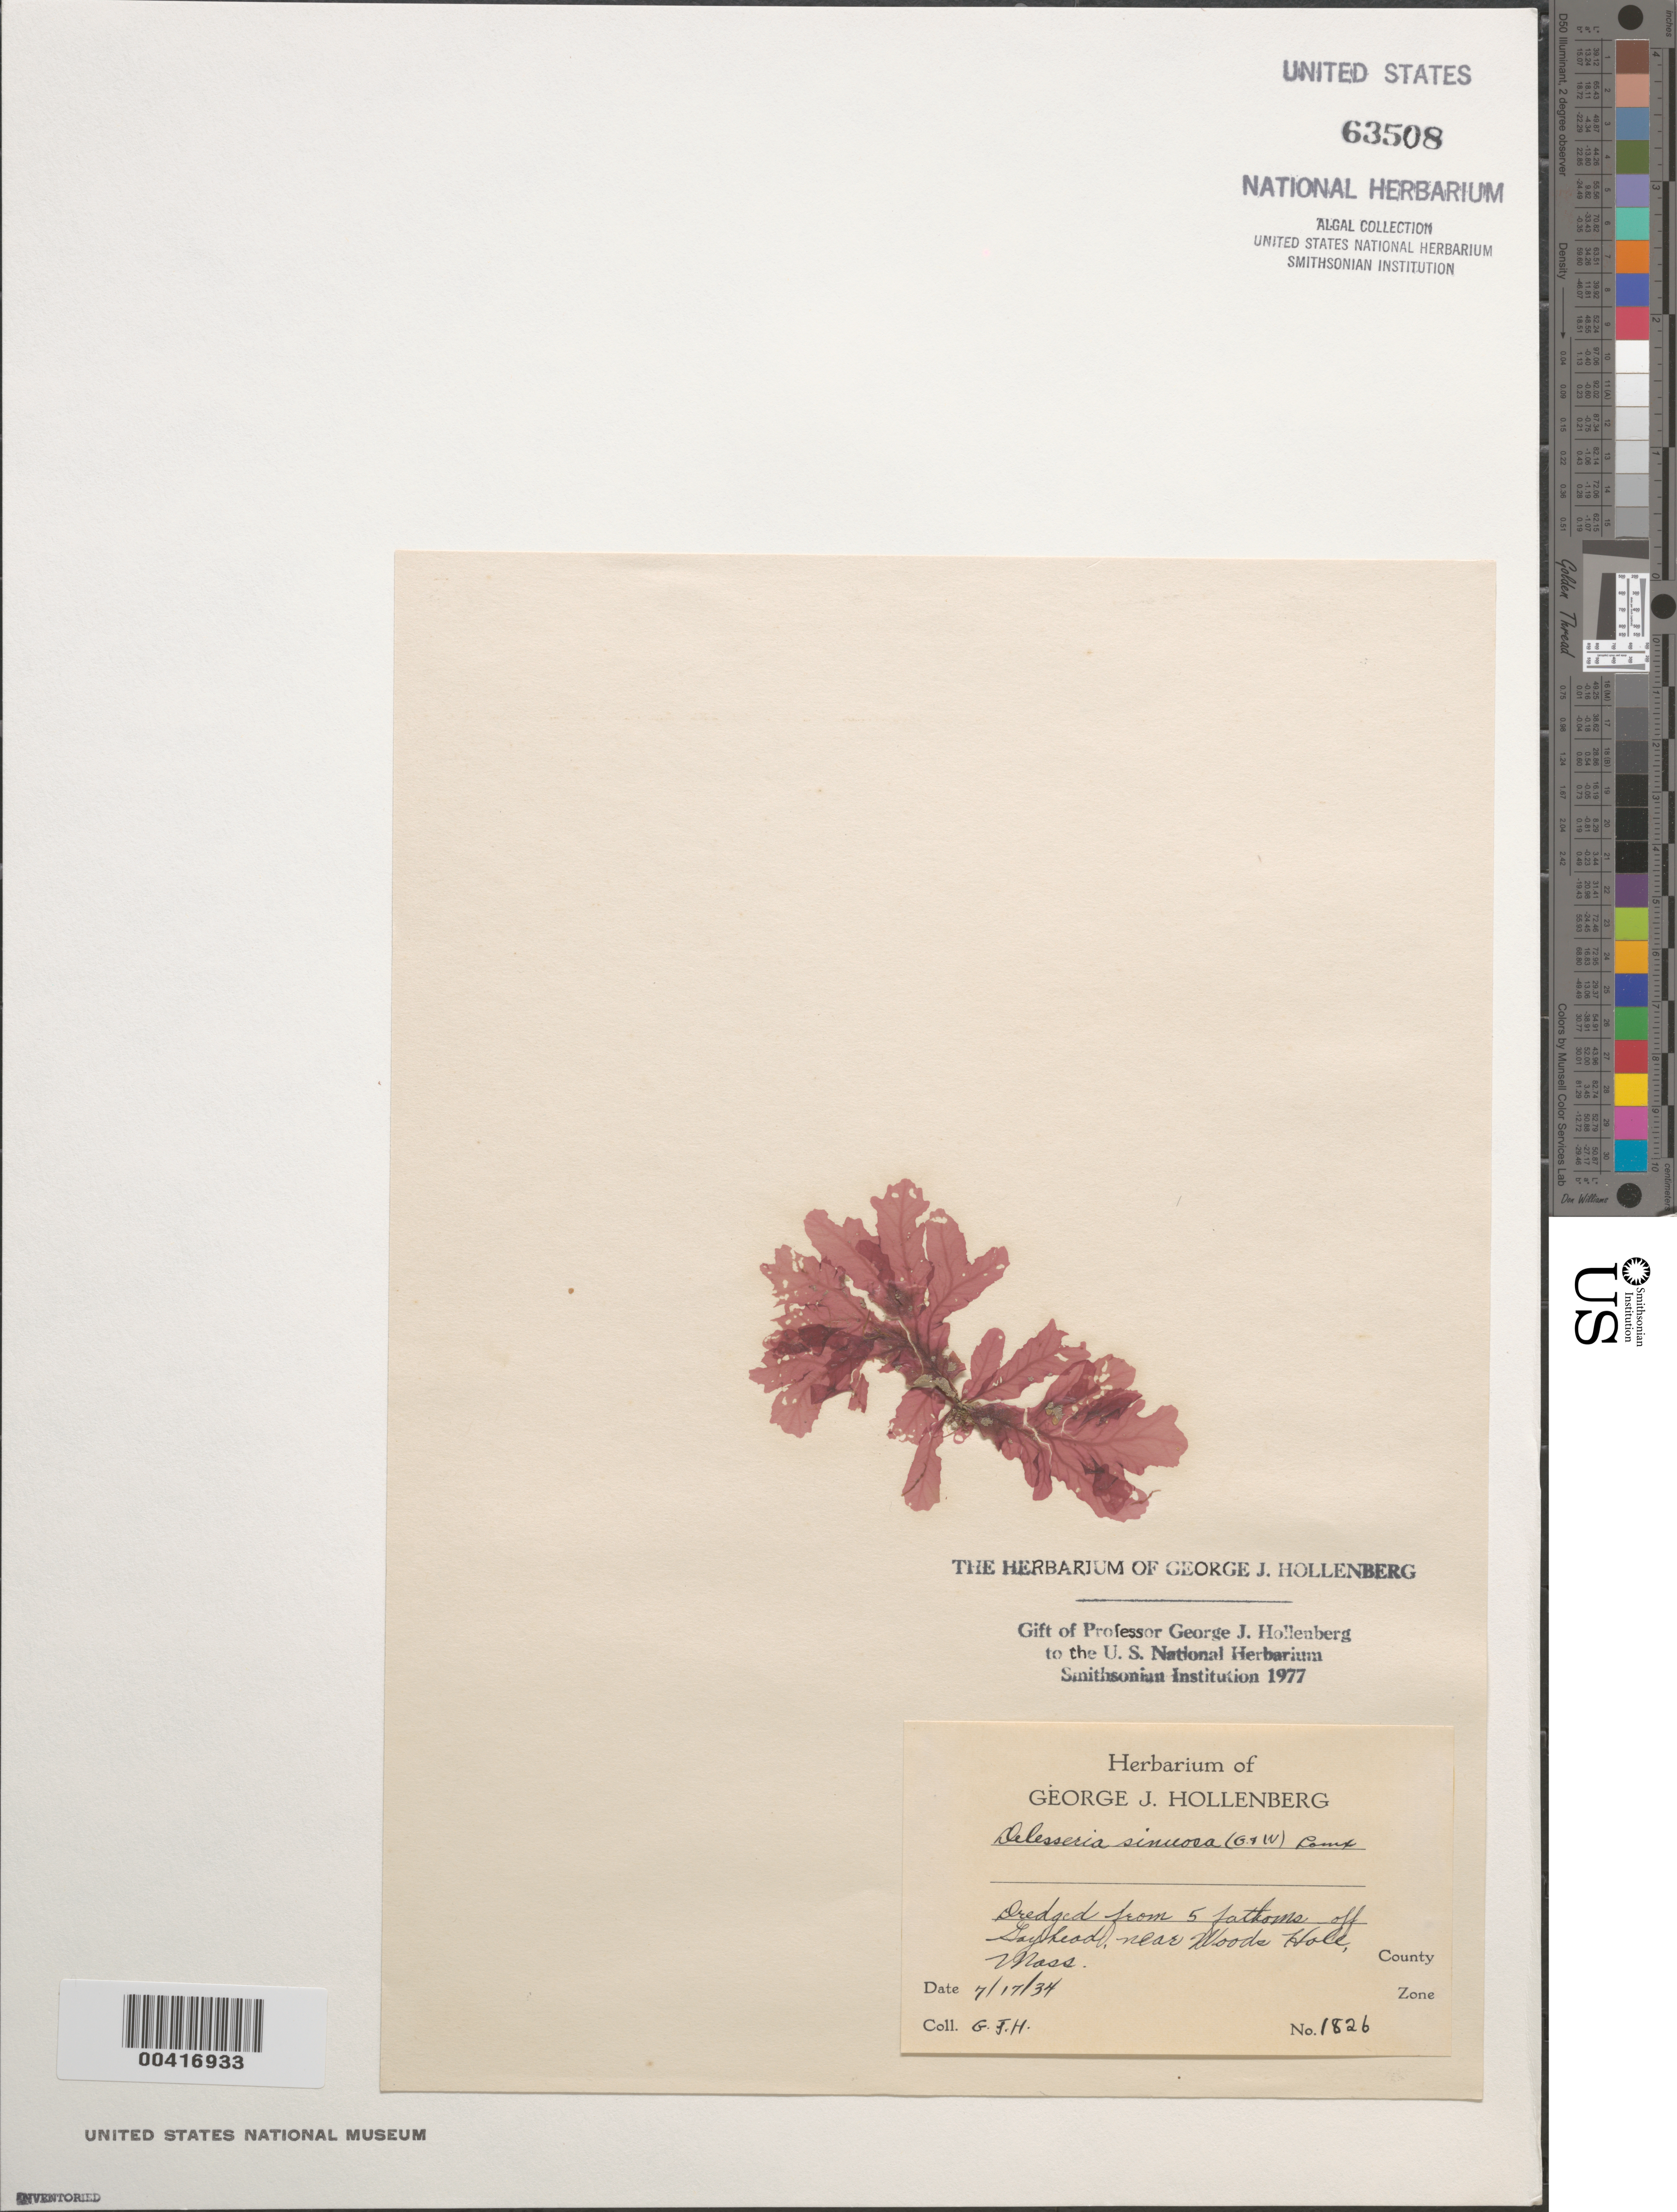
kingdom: Plantae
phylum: Rhodophyta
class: Florideophyceae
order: Ceramiales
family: Delesseriaceae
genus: Phycodrys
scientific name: Phycodrys rubens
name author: (L.) Batters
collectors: G. Hollenberg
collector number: GJH 1826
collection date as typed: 17 Jul 1934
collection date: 1934-07-17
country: United States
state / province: Massachusetts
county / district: Dukes County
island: Martha's Vineyard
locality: Off Gay Head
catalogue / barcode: US 63508